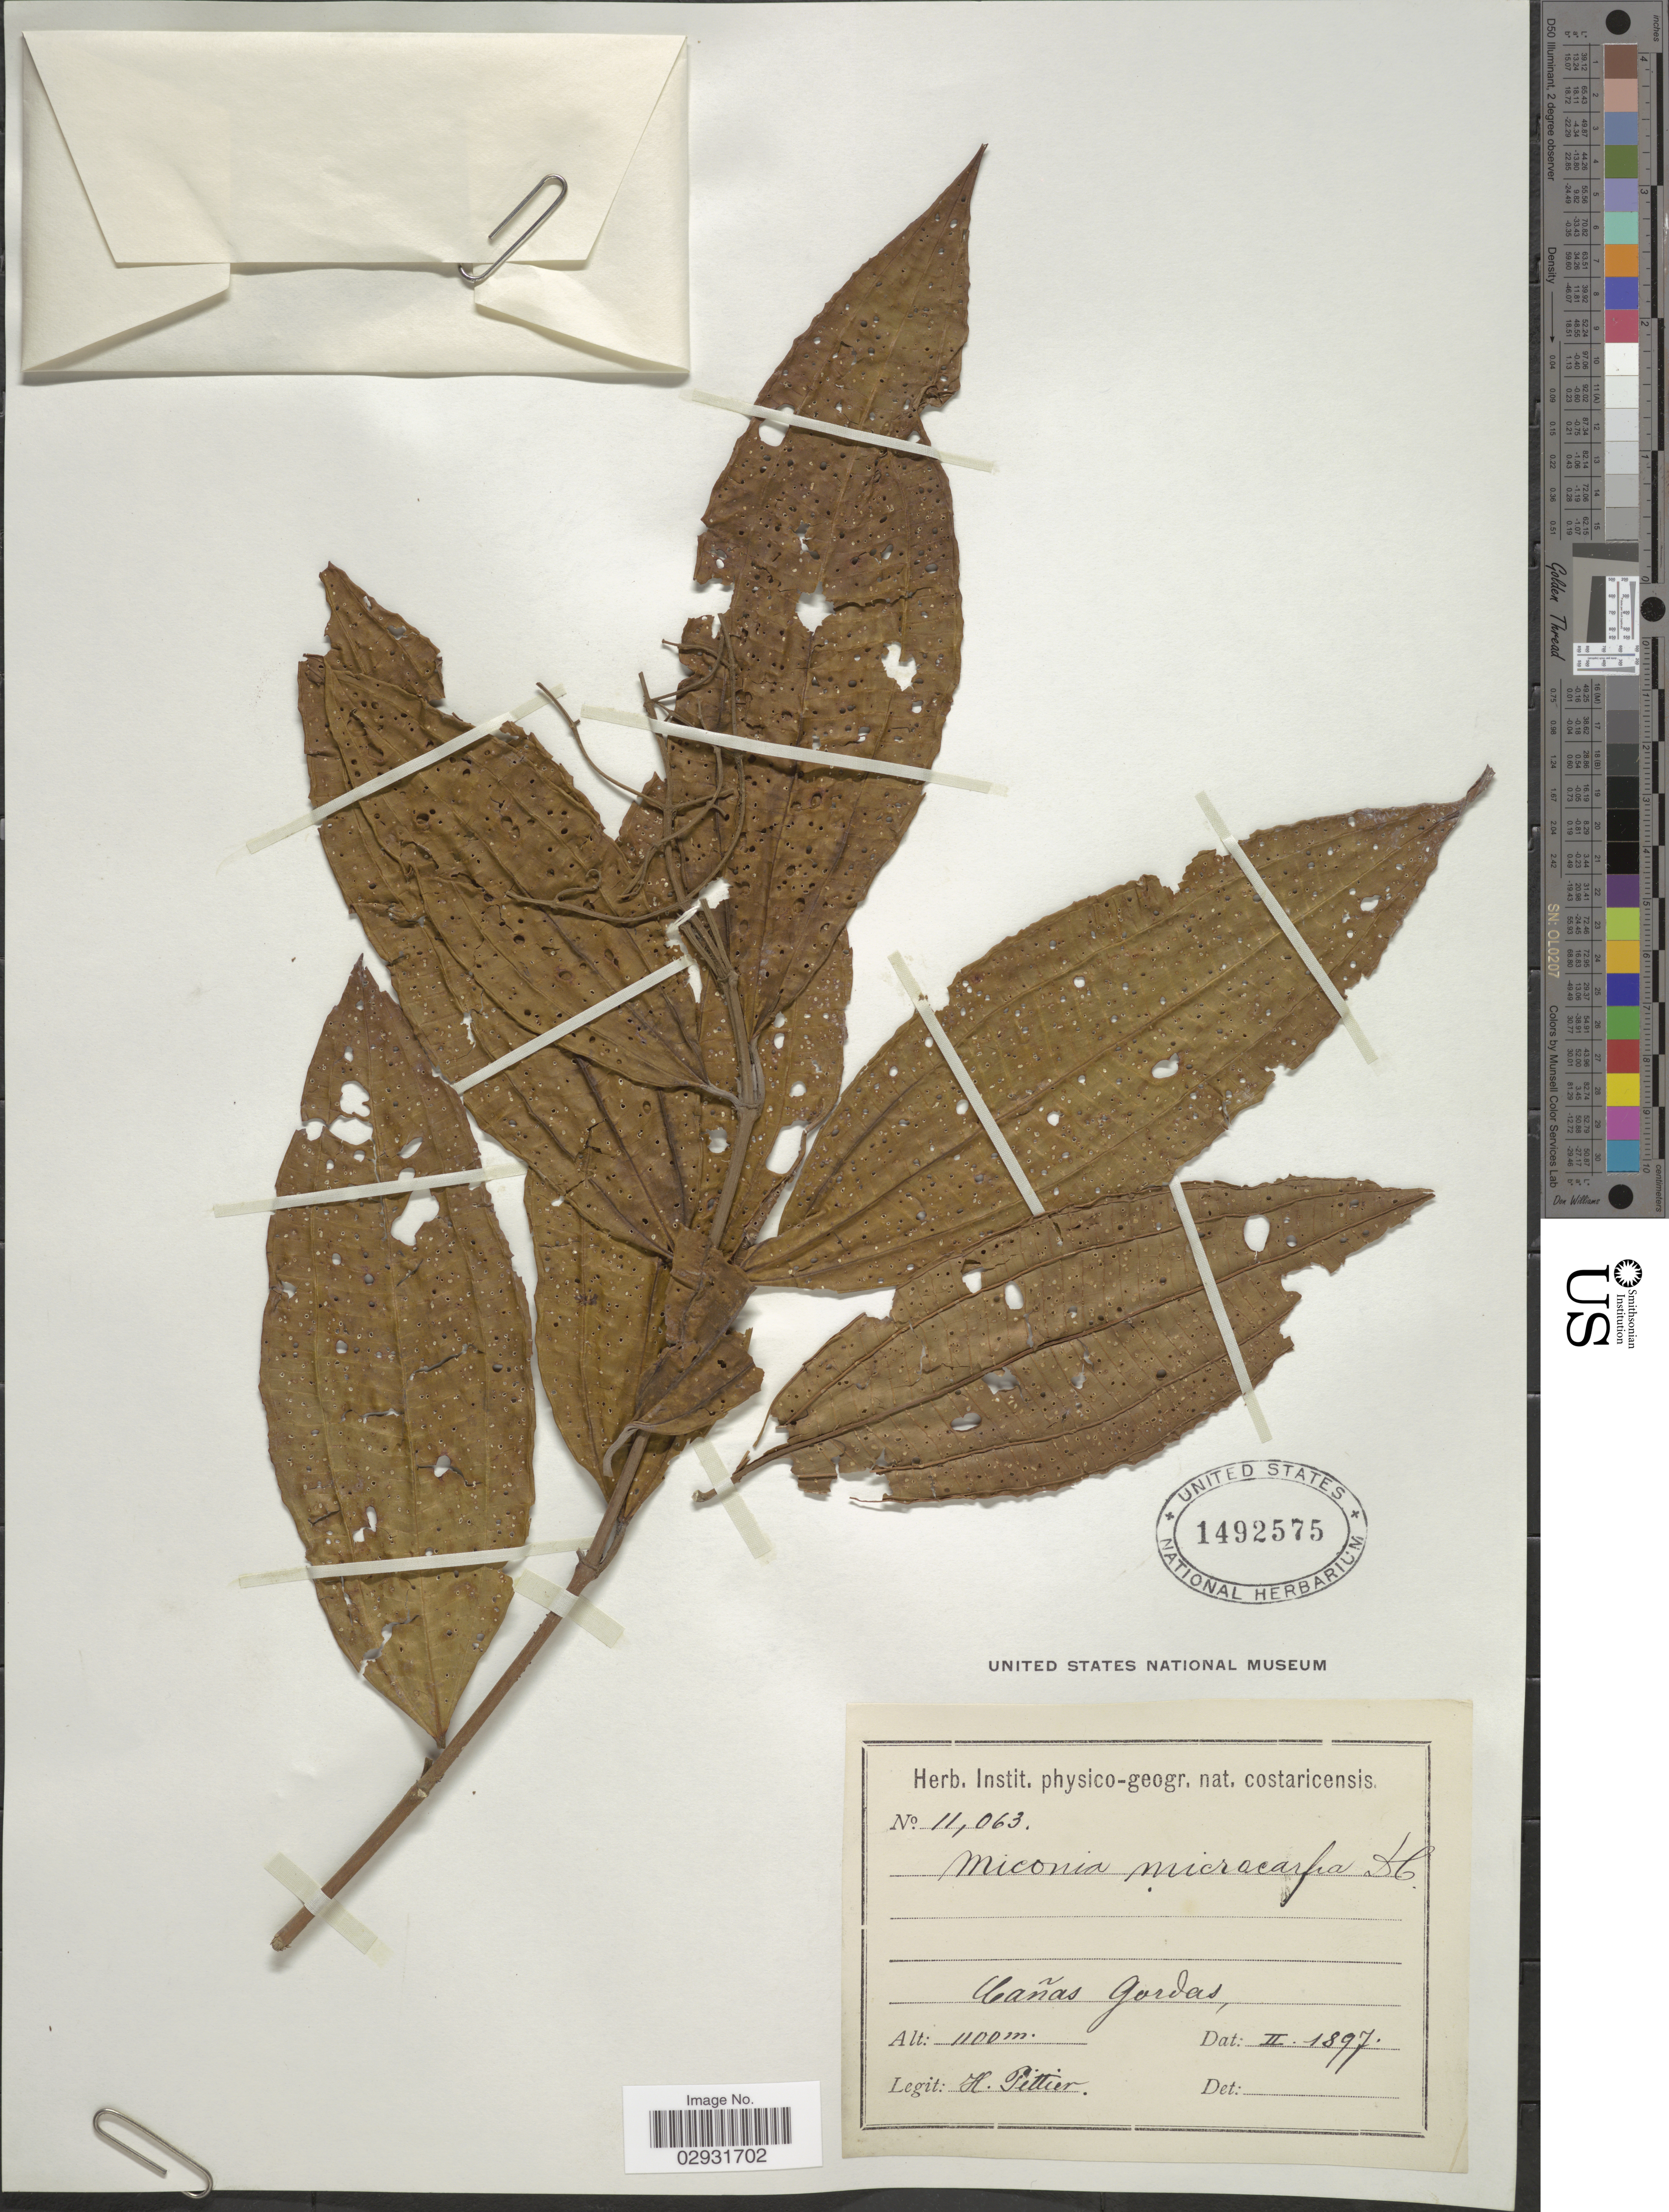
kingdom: Plantae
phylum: Tracheophyta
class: Magnoliopsida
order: Myrtales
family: Melastomataceae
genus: Miconia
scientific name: Miconia affinis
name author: DC.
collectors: H. F. Pittier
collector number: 11063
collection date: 1897-02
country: Costa Rica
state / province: Puntarenas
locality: Cañas Gordas.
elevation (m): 1100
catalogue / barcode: US 1492575